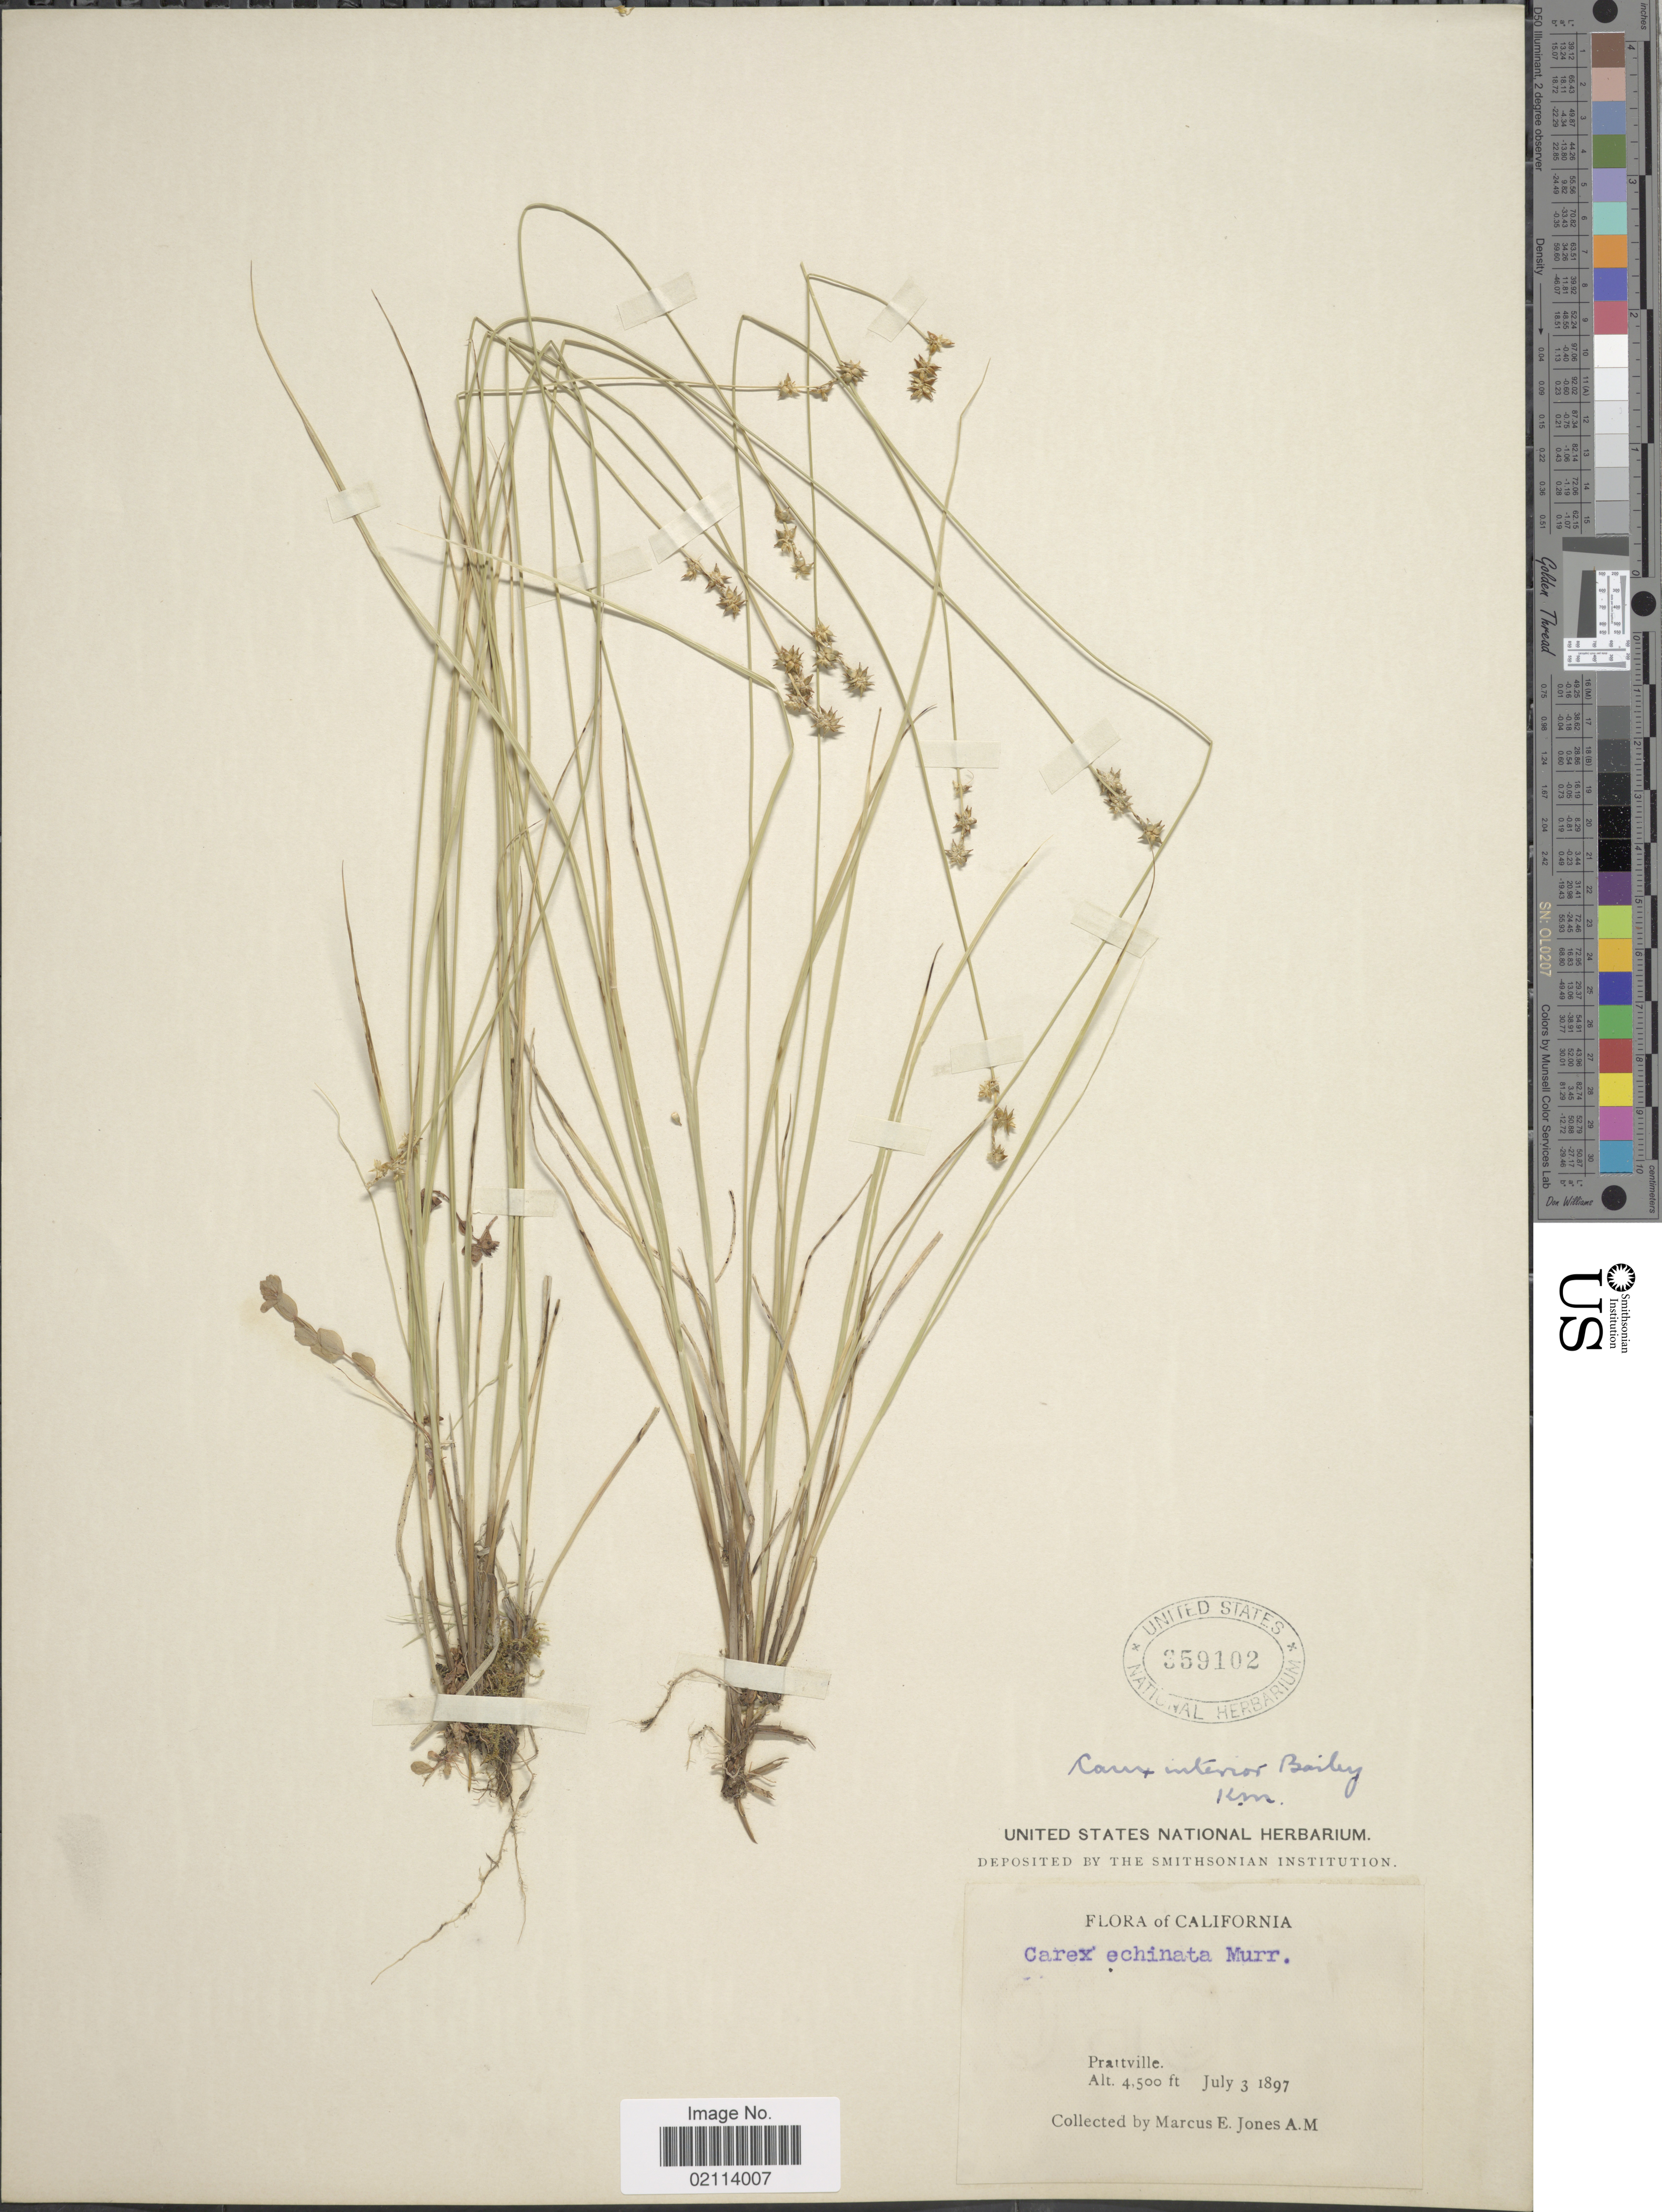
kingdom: Plantae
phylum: Tracheophyta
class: Liliopsida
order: Poales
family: Cyperaceae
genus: Carex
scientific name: Carex interior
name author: L.H. Bailey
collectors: M. E. Jones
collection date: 1897-07-03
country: United States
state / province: California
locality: Prattville.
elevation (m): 1372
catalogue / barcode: US 359102